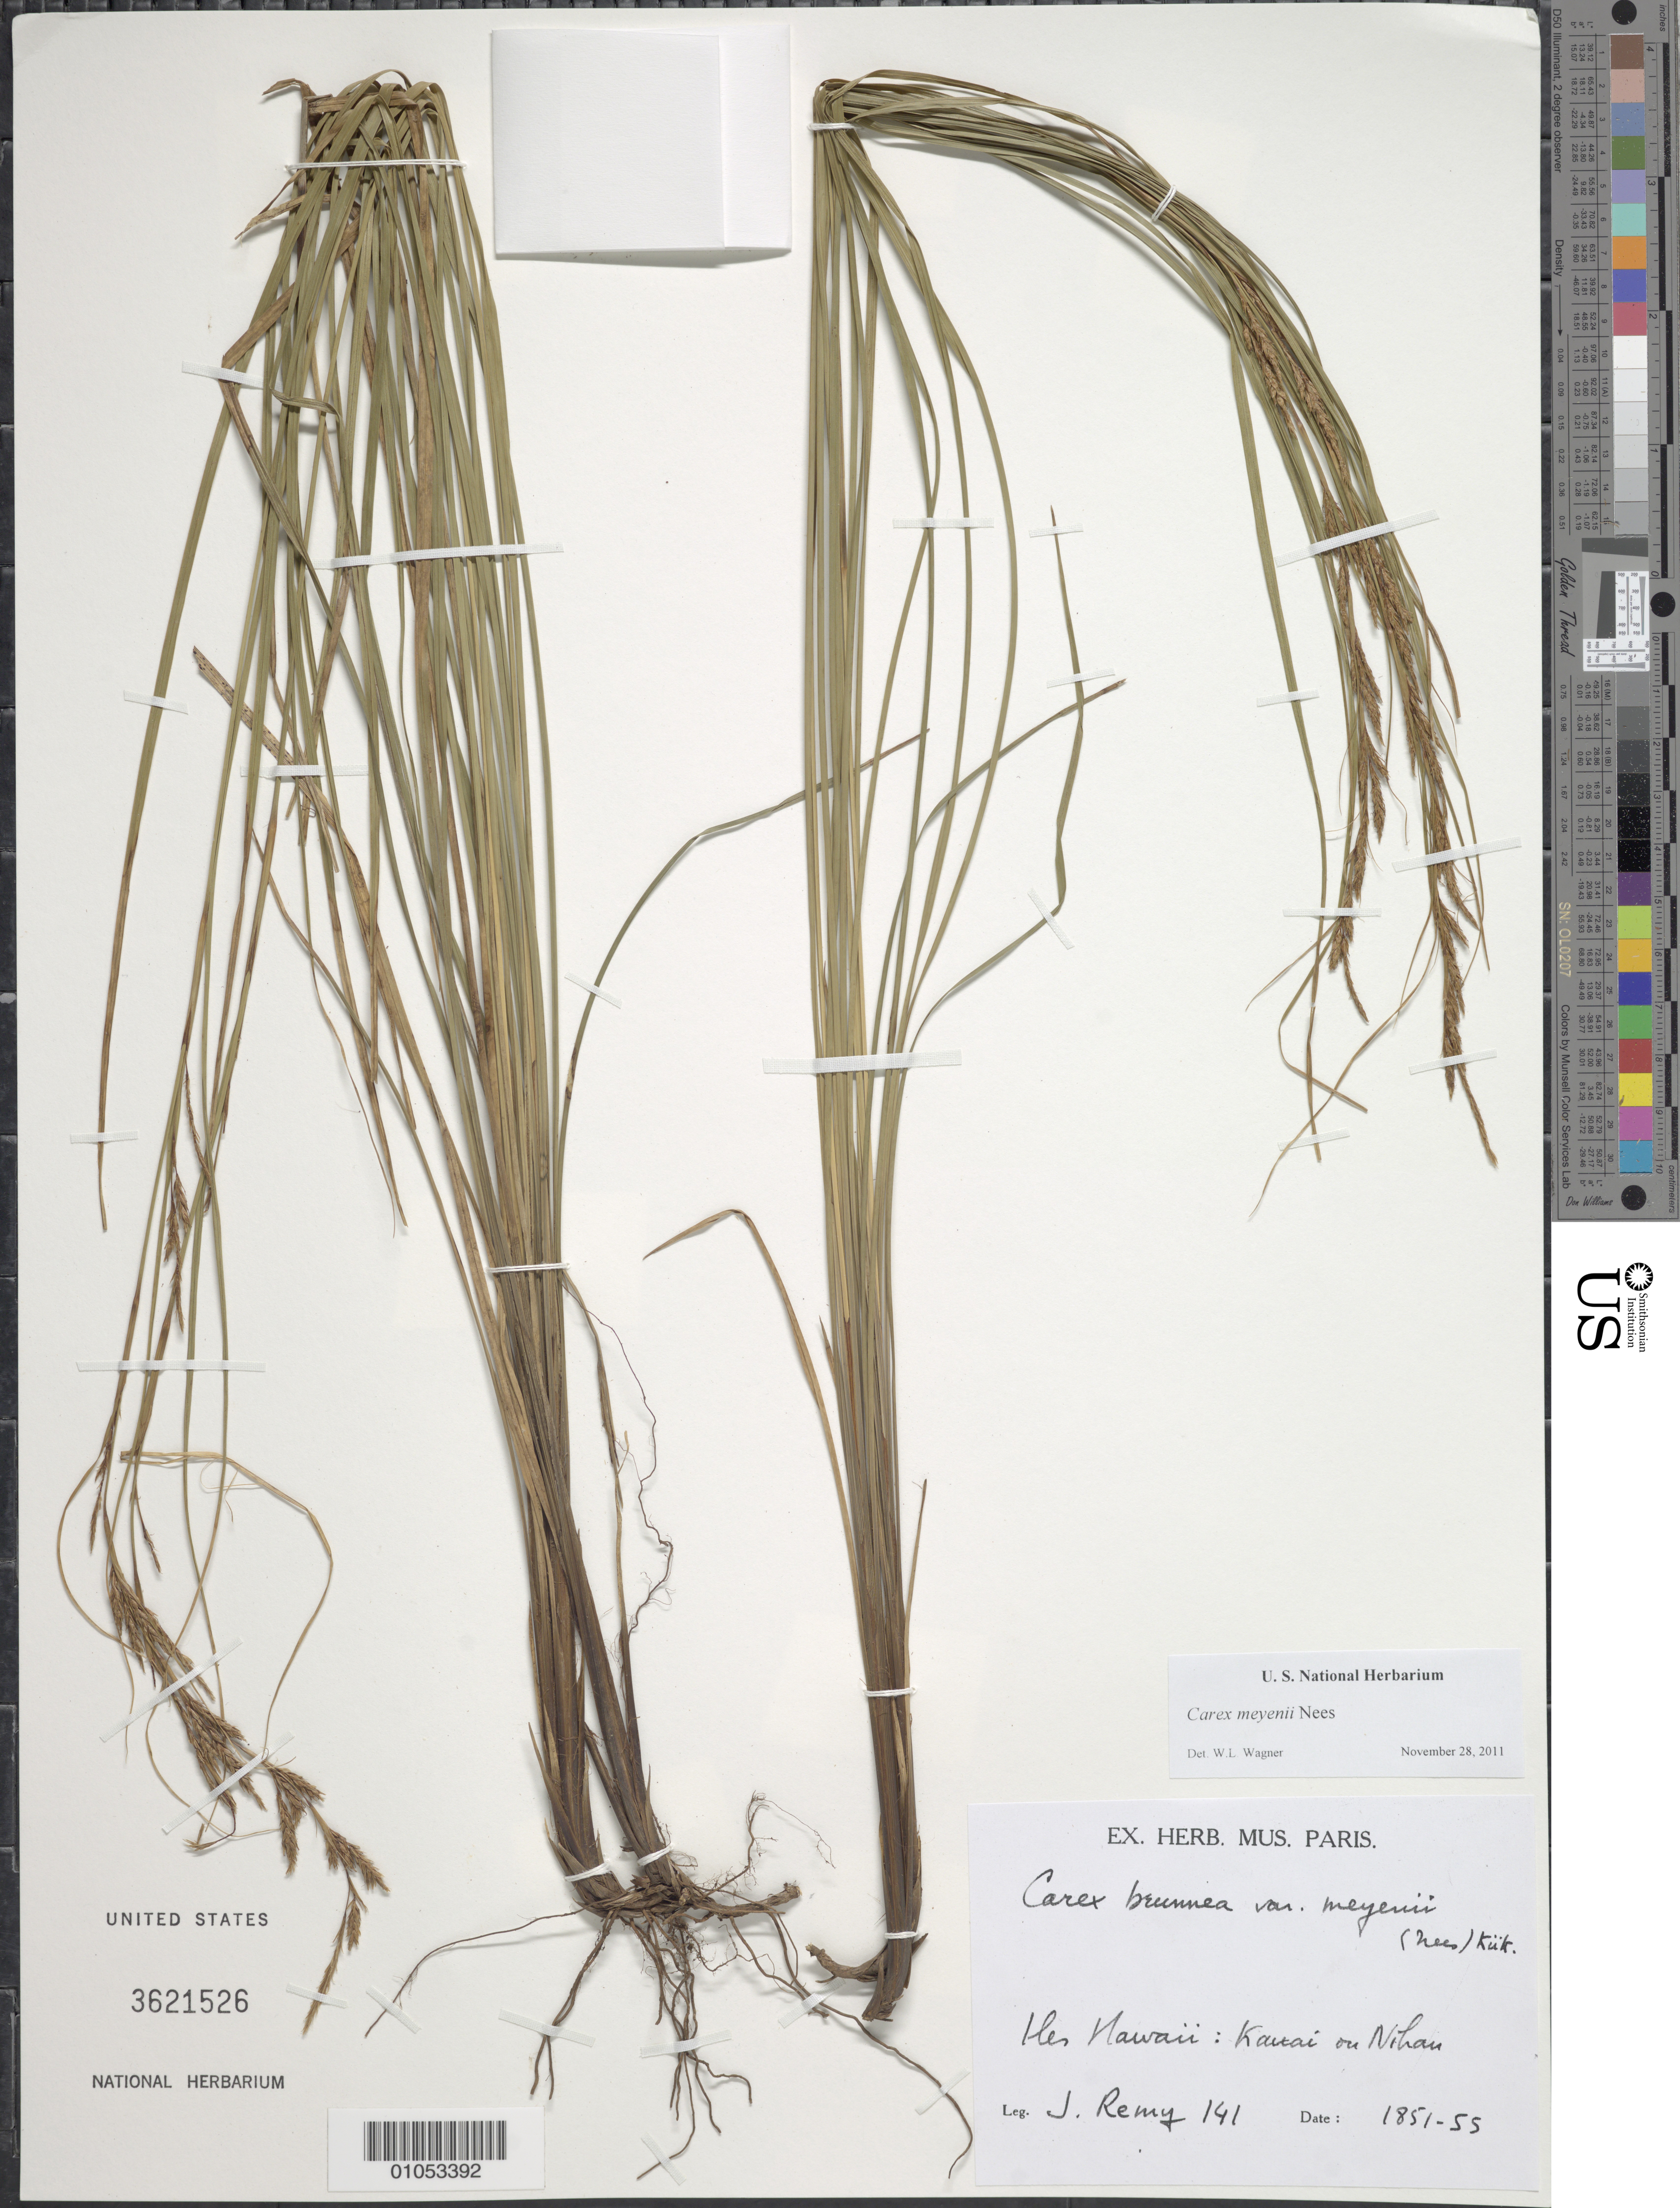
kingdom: Plantae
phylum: Tracheophyta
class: Liliopsida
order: Poales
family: Cyperaceae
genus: Carex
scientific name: Carex meyenii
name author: Nees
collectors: J. Rémy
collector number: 141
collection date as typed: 1851 to --- 1855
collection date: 1851/1855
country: United States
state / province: Hawaii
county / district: Kauai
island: Kaua'i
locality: or Nihau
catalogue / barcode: US 3621526